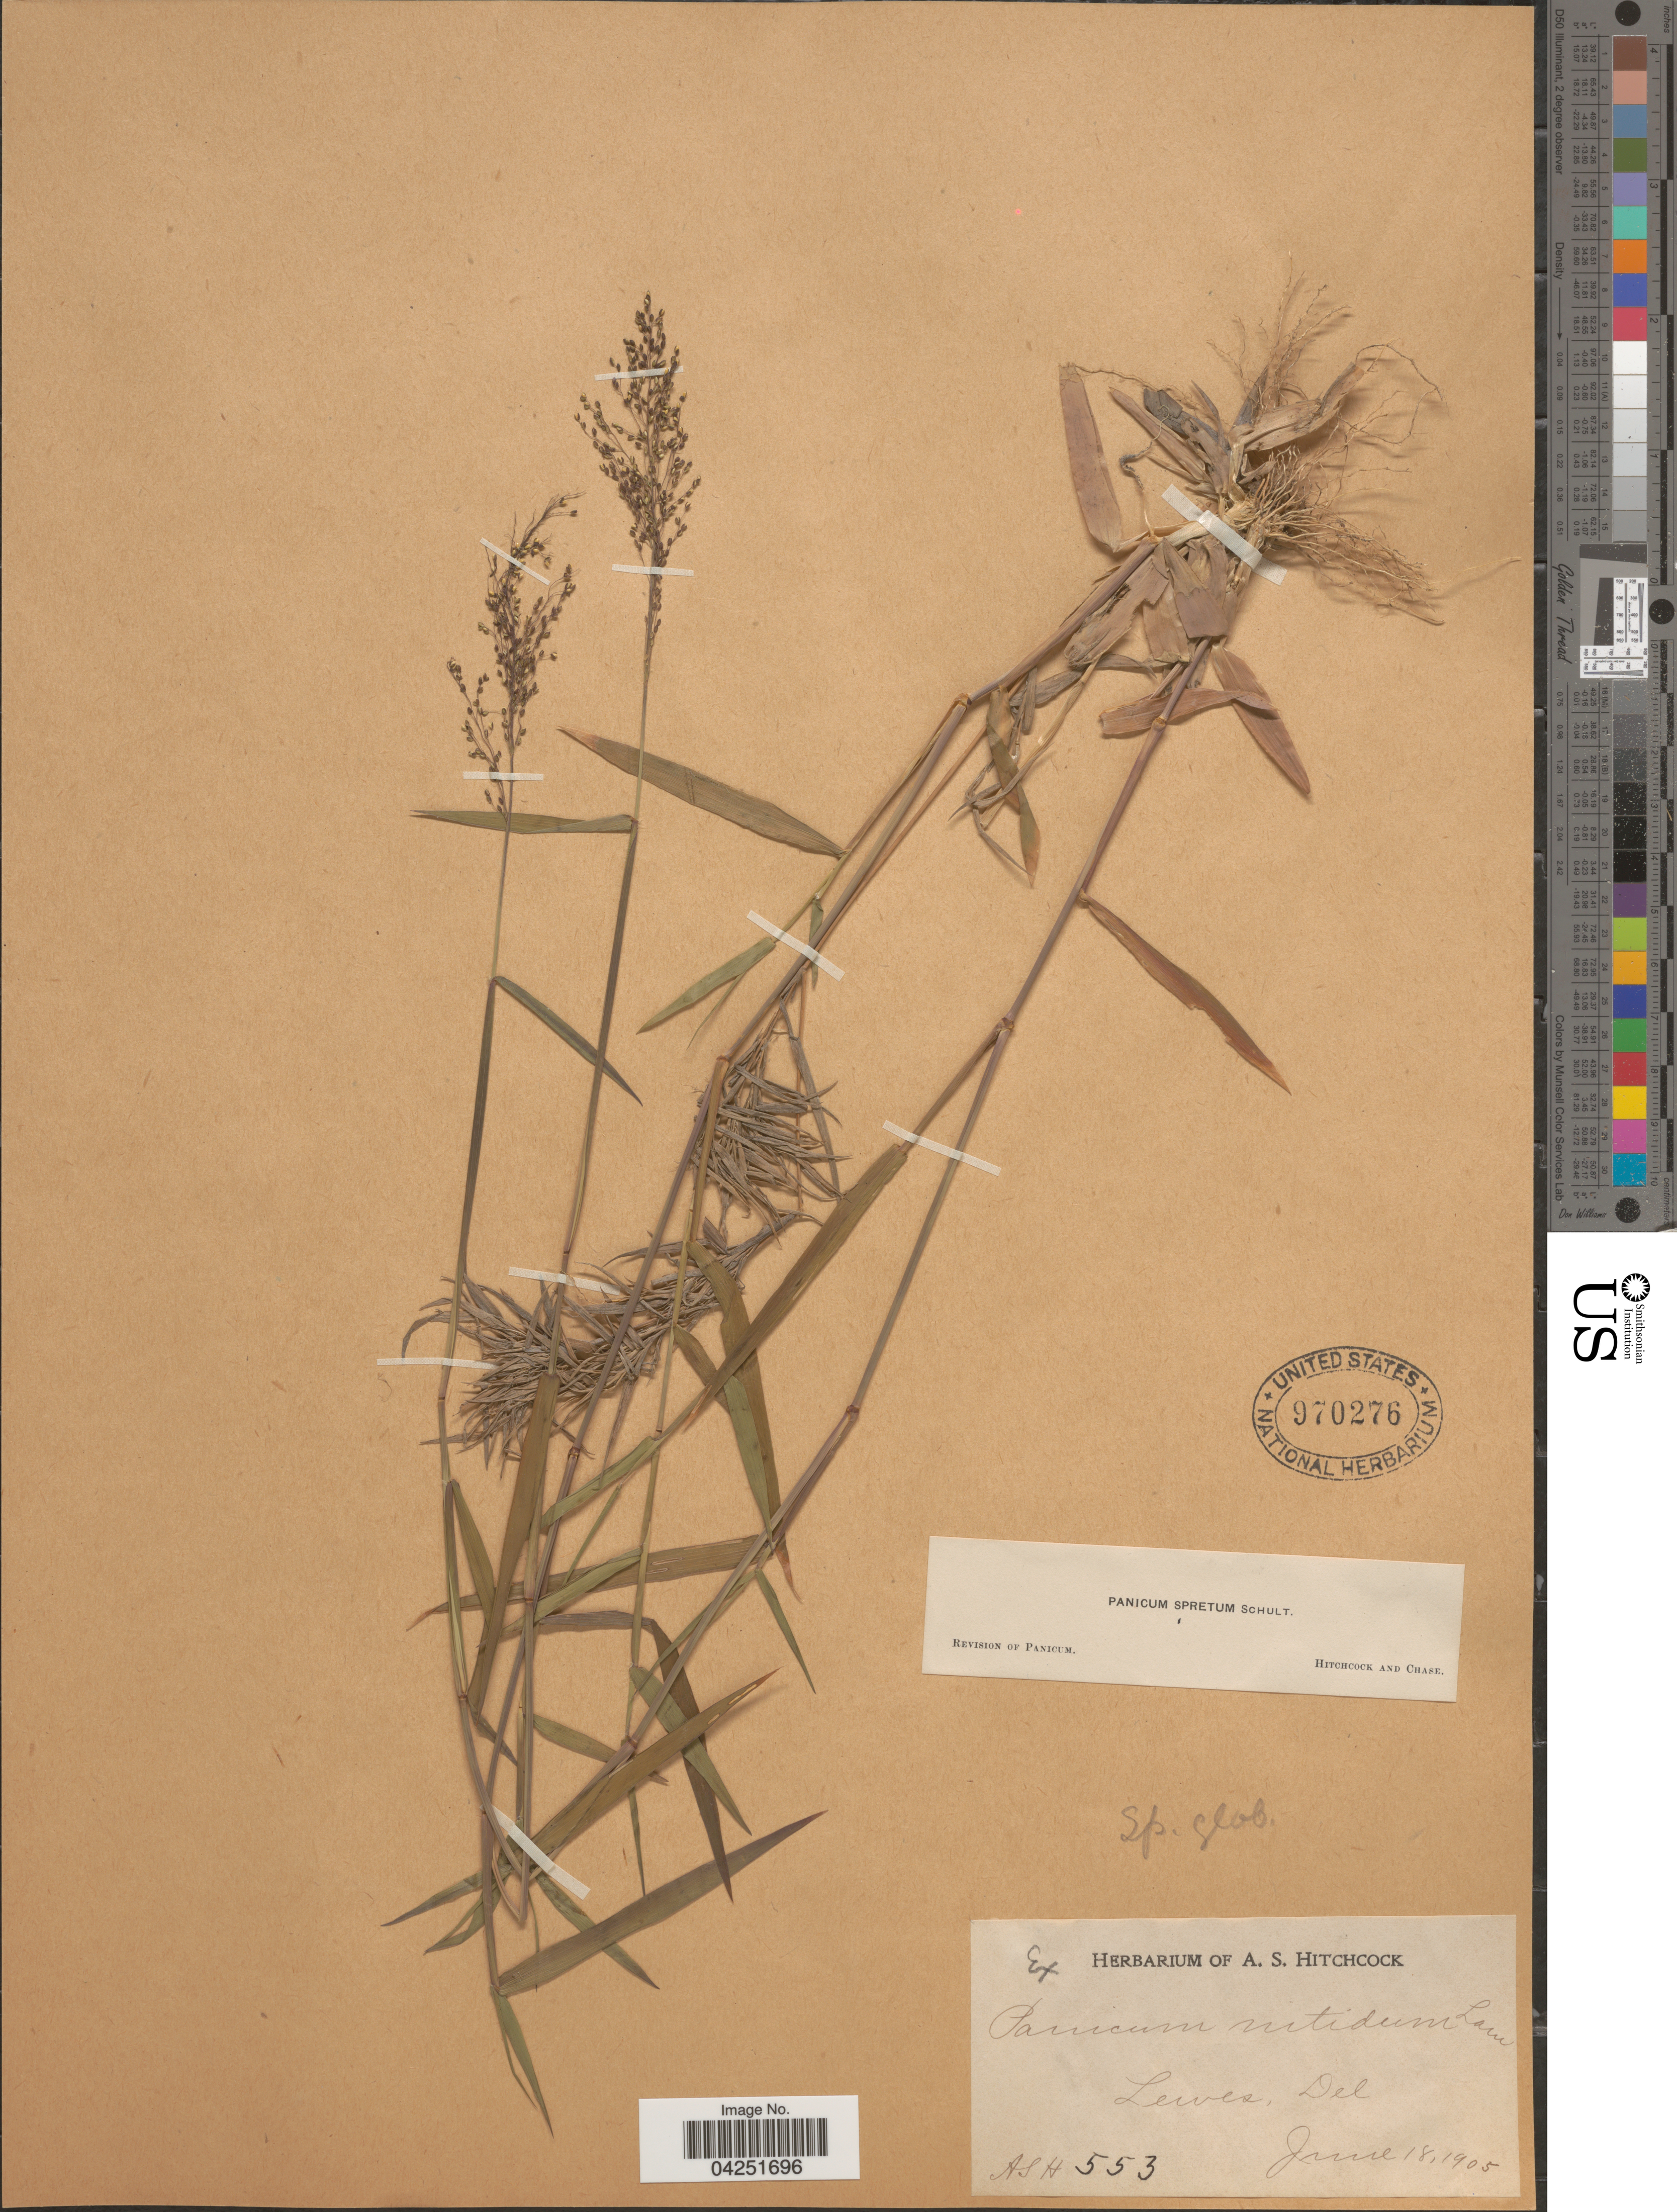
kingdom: Plantae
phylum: Tracheophyta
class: Liliopsida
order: Poales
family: Poaceae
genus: Dichanthelium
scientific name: Dichanthelium acuminatum var. densiflorum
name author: (Rand & Redfield) Gould & C.A. Clark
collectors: A. S. Hitchcock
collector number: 553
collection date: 1905-06-18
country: United States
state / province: Delaware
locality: Lewes.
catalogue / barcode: US 970276